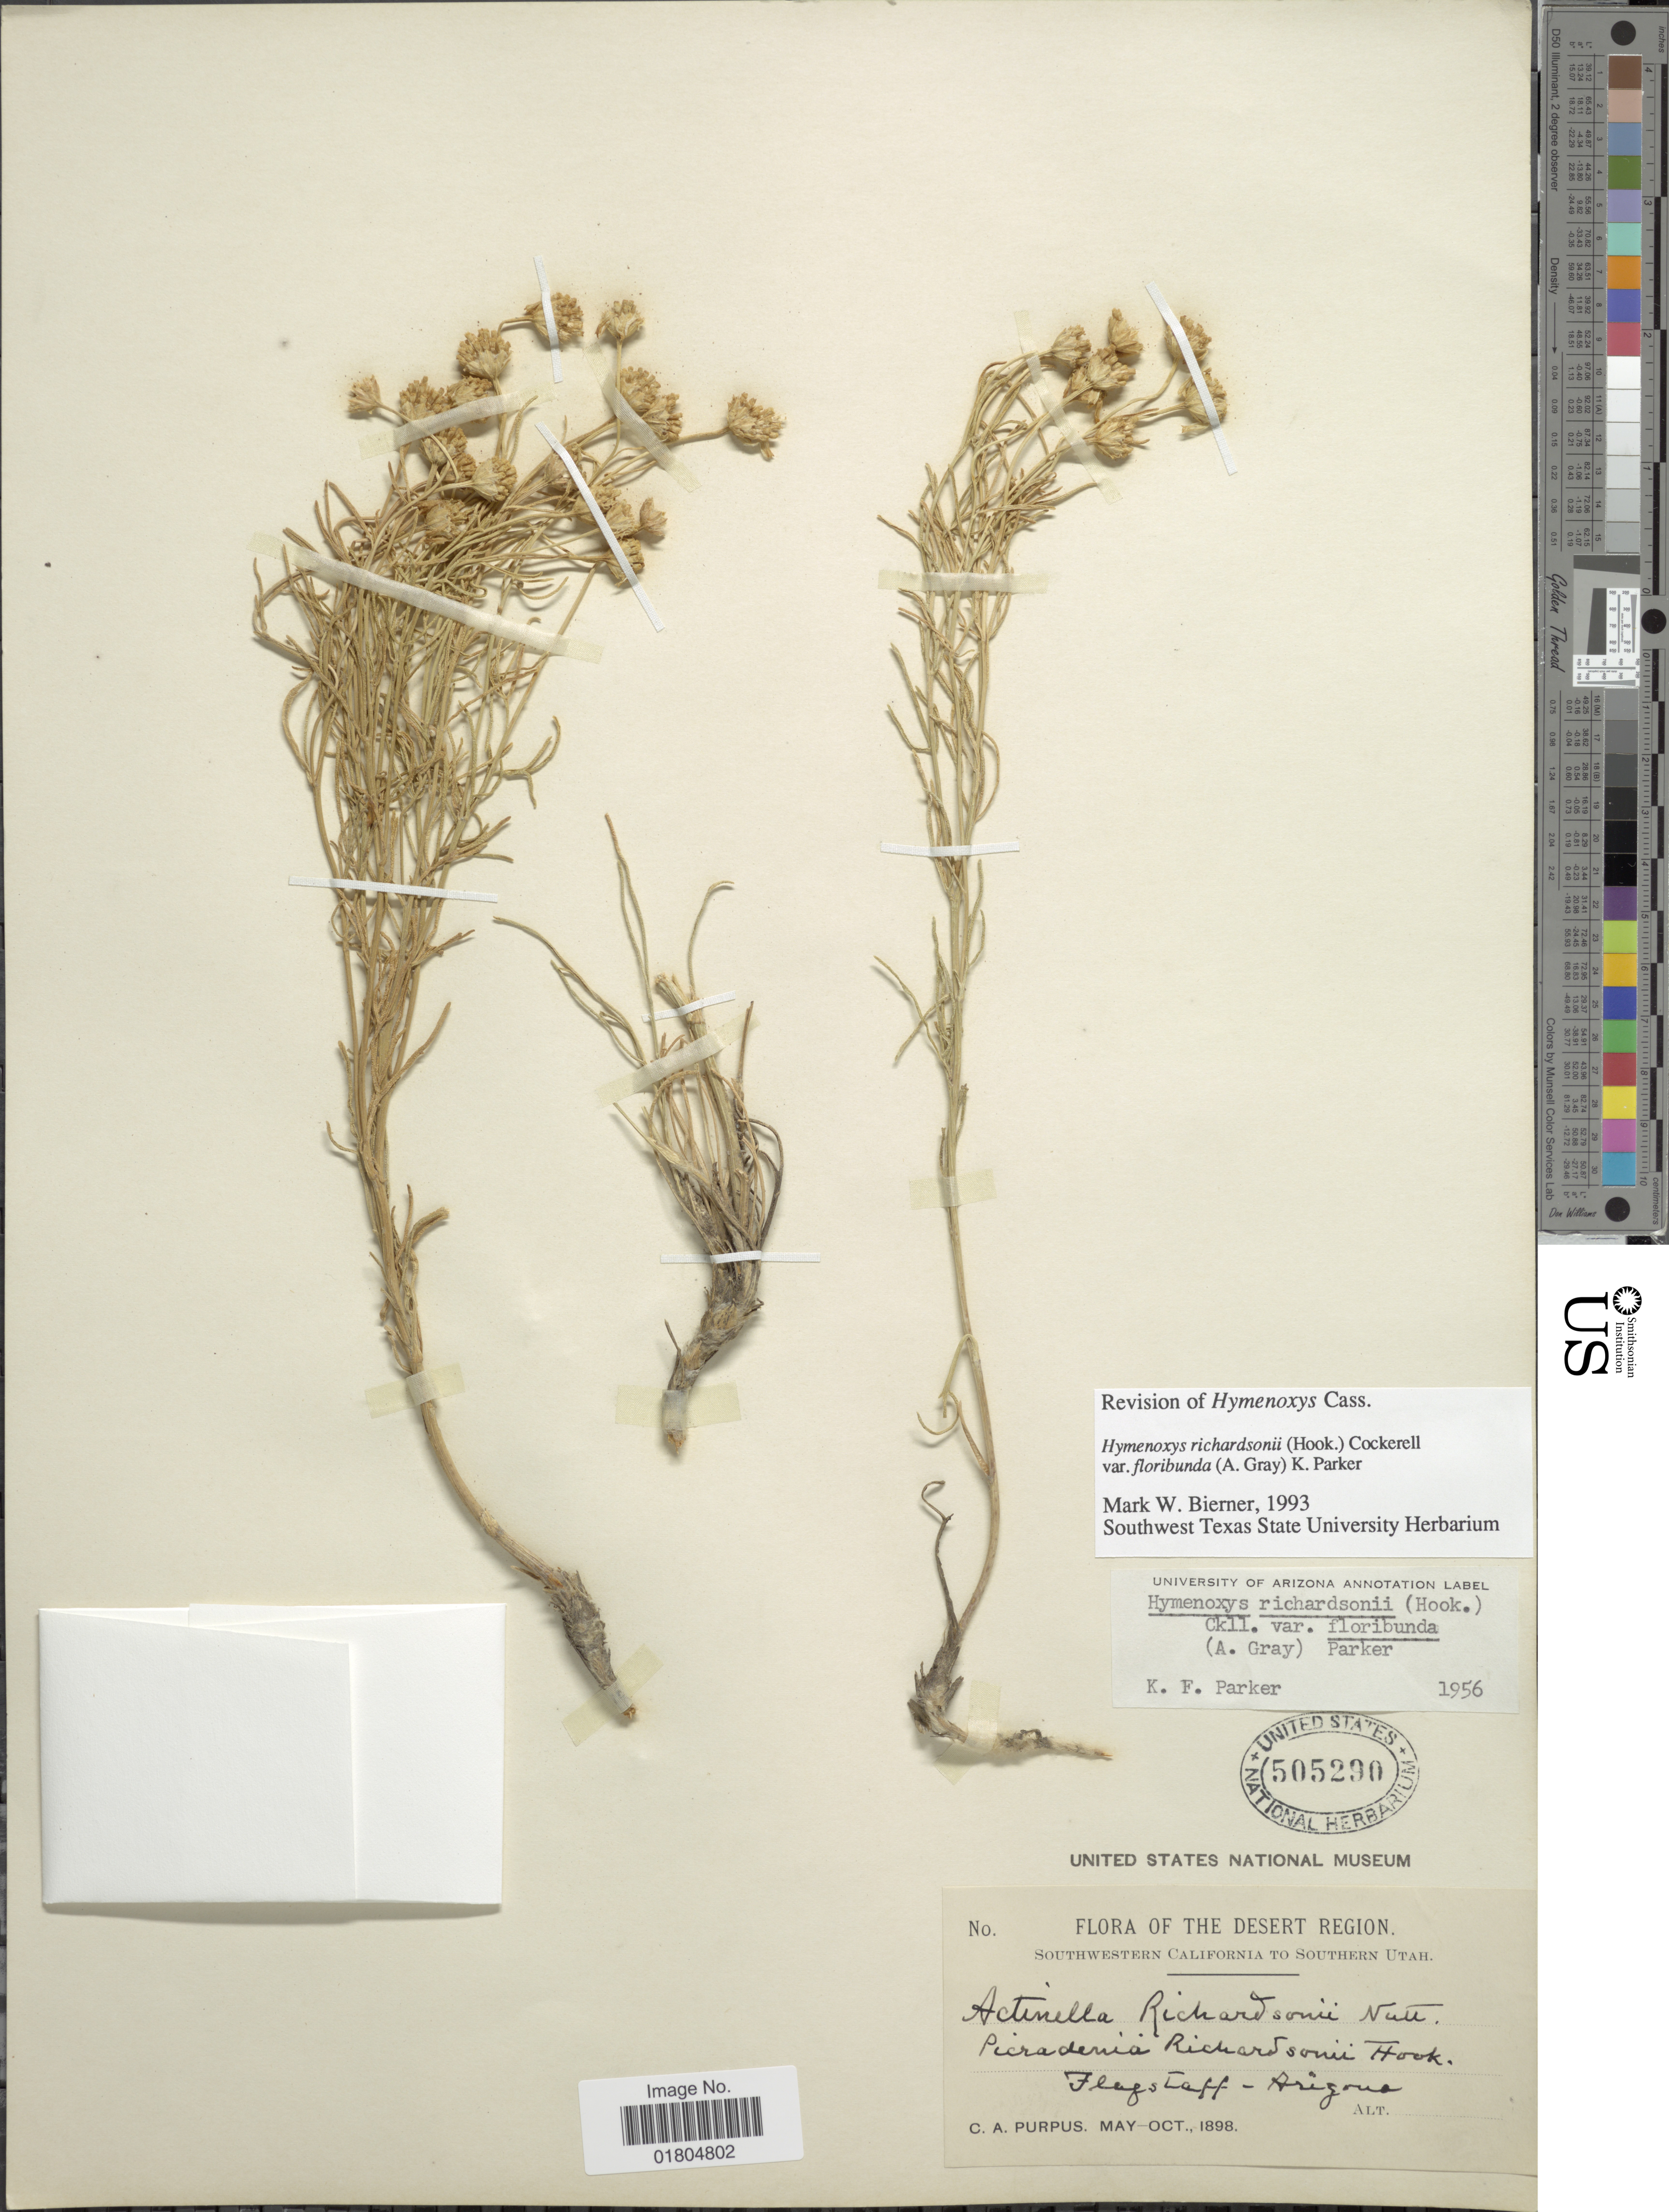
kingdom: Plantae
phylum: Tracheophyta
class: Magnoliopsida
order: Asterales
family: Asteraceae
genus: Hymenoxys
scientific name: Hymenoxys richardsonii var. floribunda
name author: (A. Gray) K.F. Parker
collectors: C. A. Purpus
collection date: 1898-05/1898-10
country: United States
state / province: Arizona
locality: Southwestern California to Southern Utah. Flagstaff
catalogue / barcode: US 505290